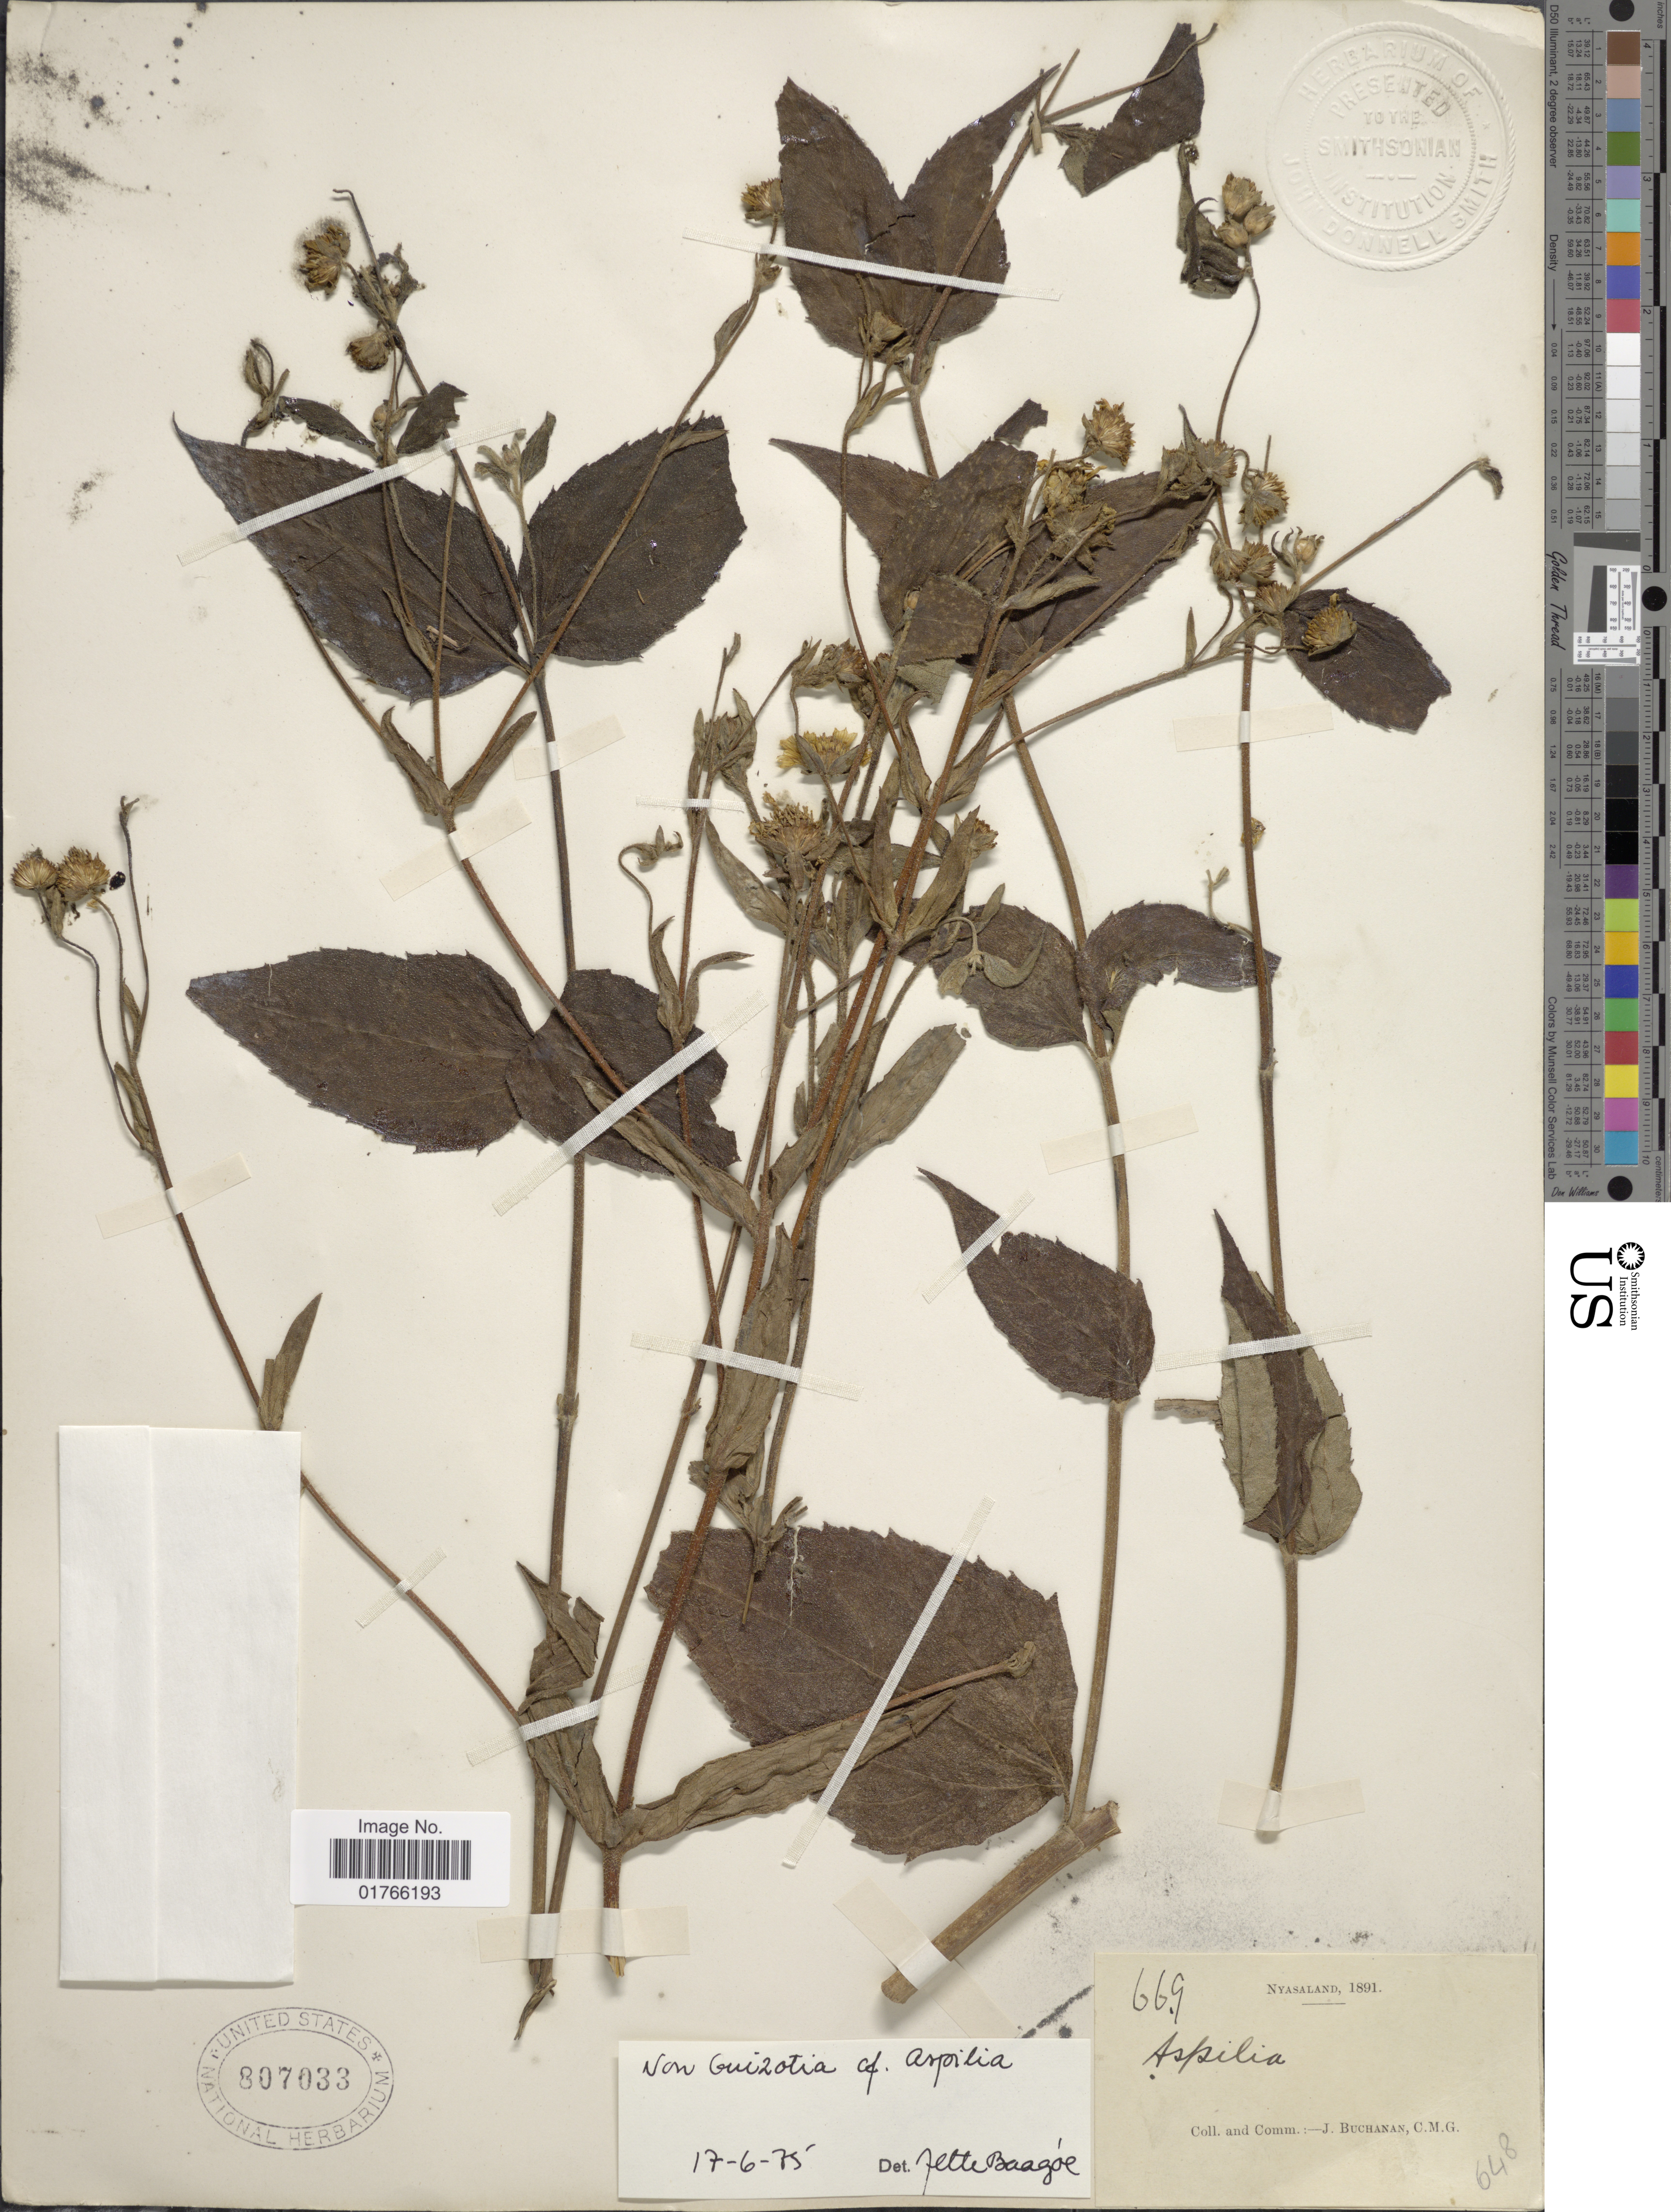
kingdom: Plantae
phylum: Tracheophyta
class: Magnoliopsida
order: Asterales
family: Asteraceae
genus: Aspilia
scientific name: Aspilia sp.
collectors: J. Buchanan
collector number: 669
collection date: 1891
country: Malawi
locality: Nyasaland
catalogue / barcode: US 807033